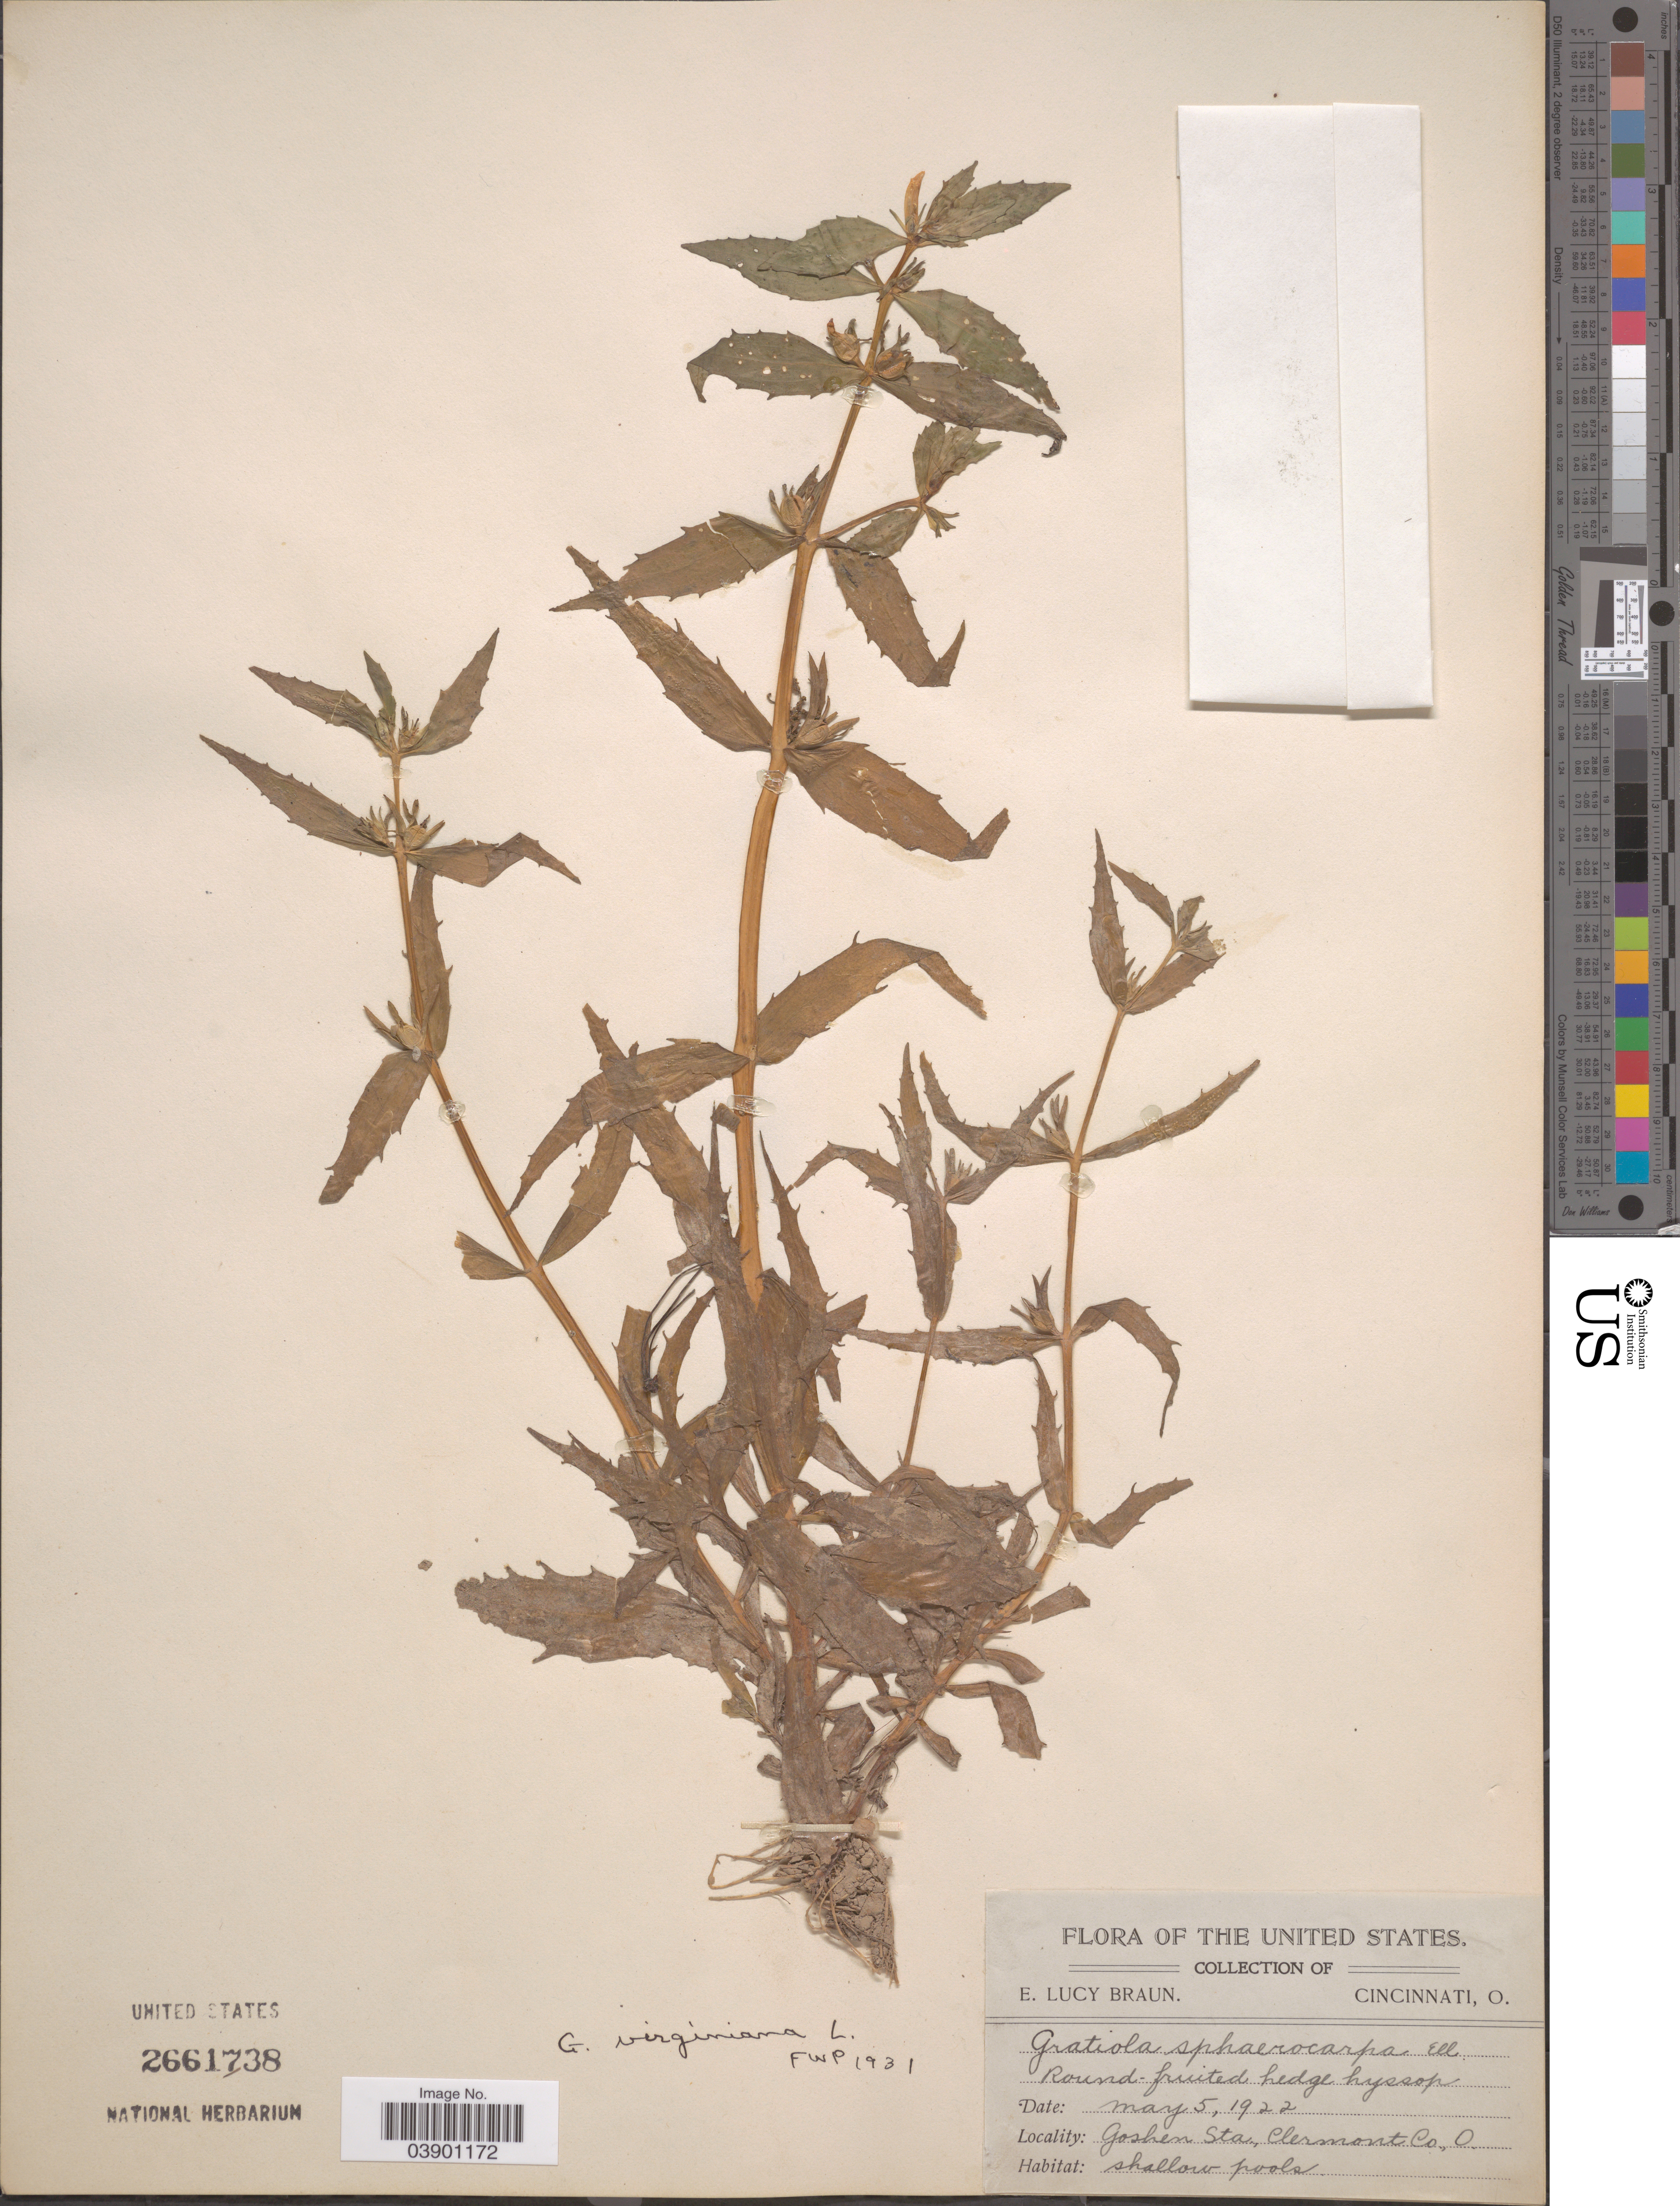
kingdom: Plantae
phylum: Tracheophyta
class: Magnoliopsida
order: Lamiales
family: Plantaginaceae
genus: Gratiola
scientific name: Gratiola virginiana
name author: L.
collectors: E. L. Braun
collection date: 1922-05-05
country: United States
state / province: Ohio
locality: Goshen Sta, Clermont Co.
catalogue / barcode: US 2661738